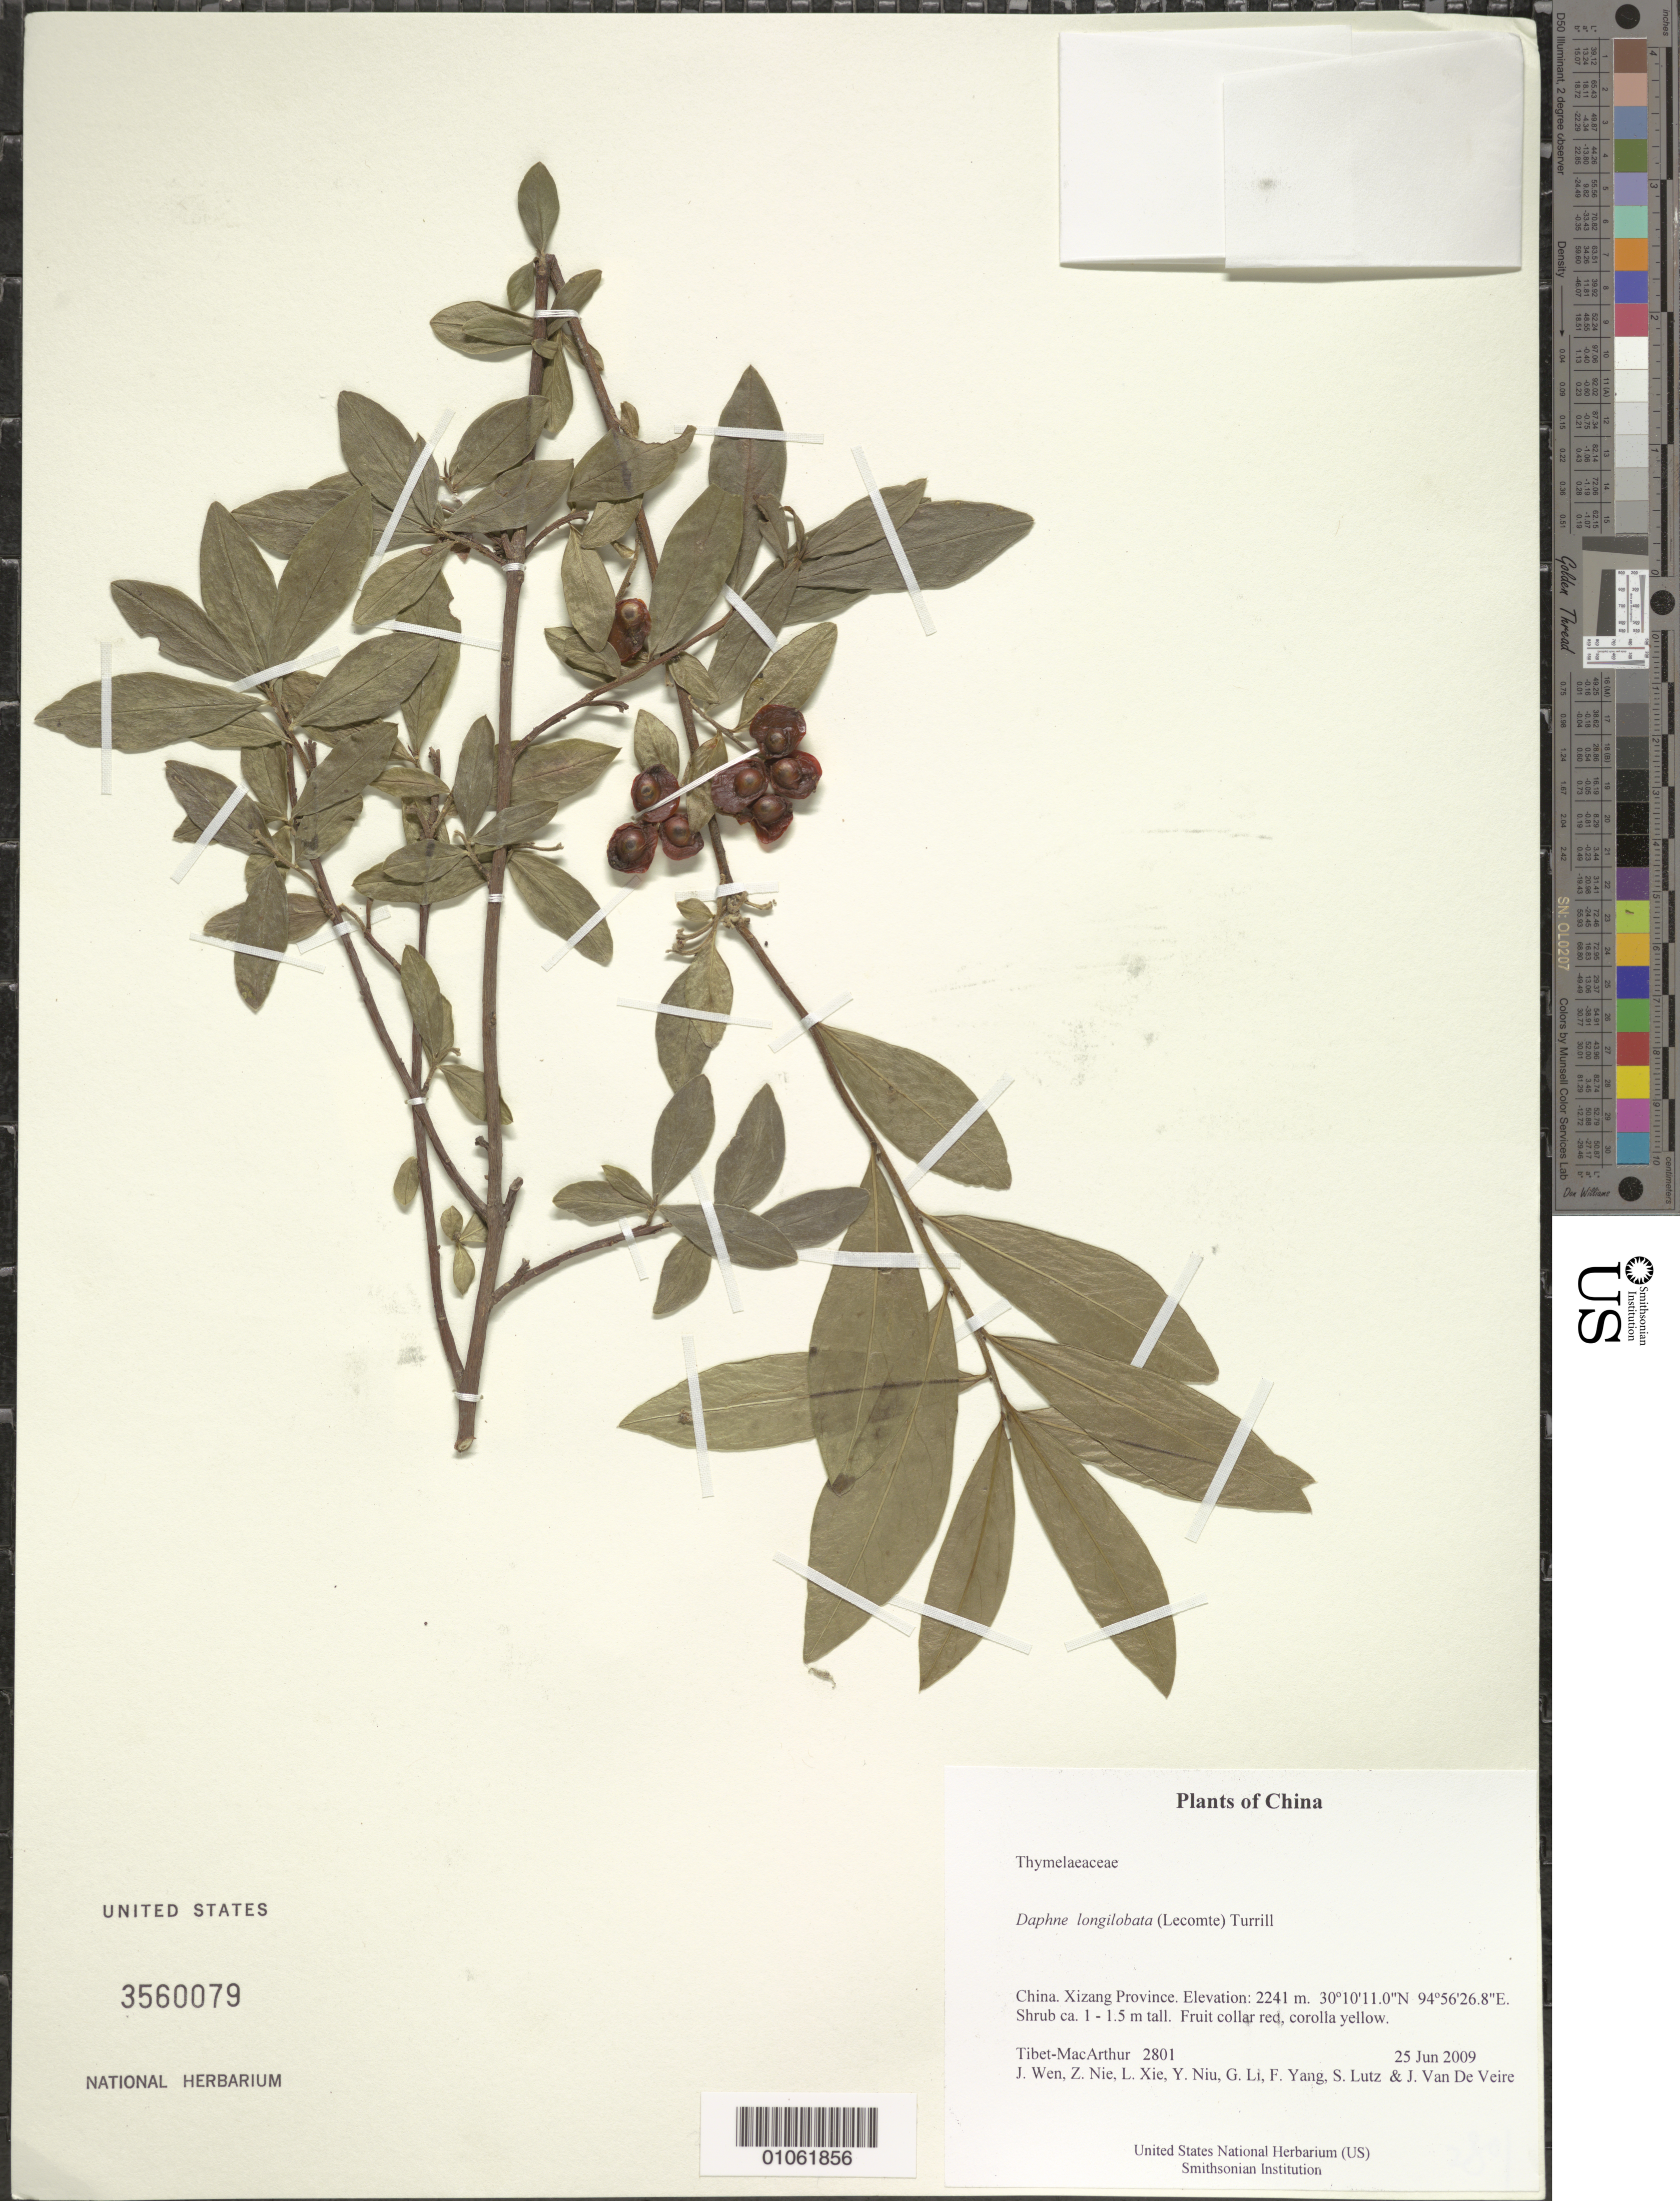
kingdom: Plantae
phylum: Tracheophyta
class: Magnoliopsida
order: Malvales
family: Thymelaeaceae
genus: Daphne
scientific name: Daphne longilobata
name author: Turrill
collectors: Tibet-MacArthur, J. Wen, Z. Nie, L. Xie, Y. Niu, G. Li, F. Yang, S. Lutz & J. Van De Veire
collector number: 2801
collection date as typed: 25 Jun 2009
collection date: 2009-06-25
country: China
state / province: Xizang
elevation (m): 2241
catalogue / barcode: US 3560079